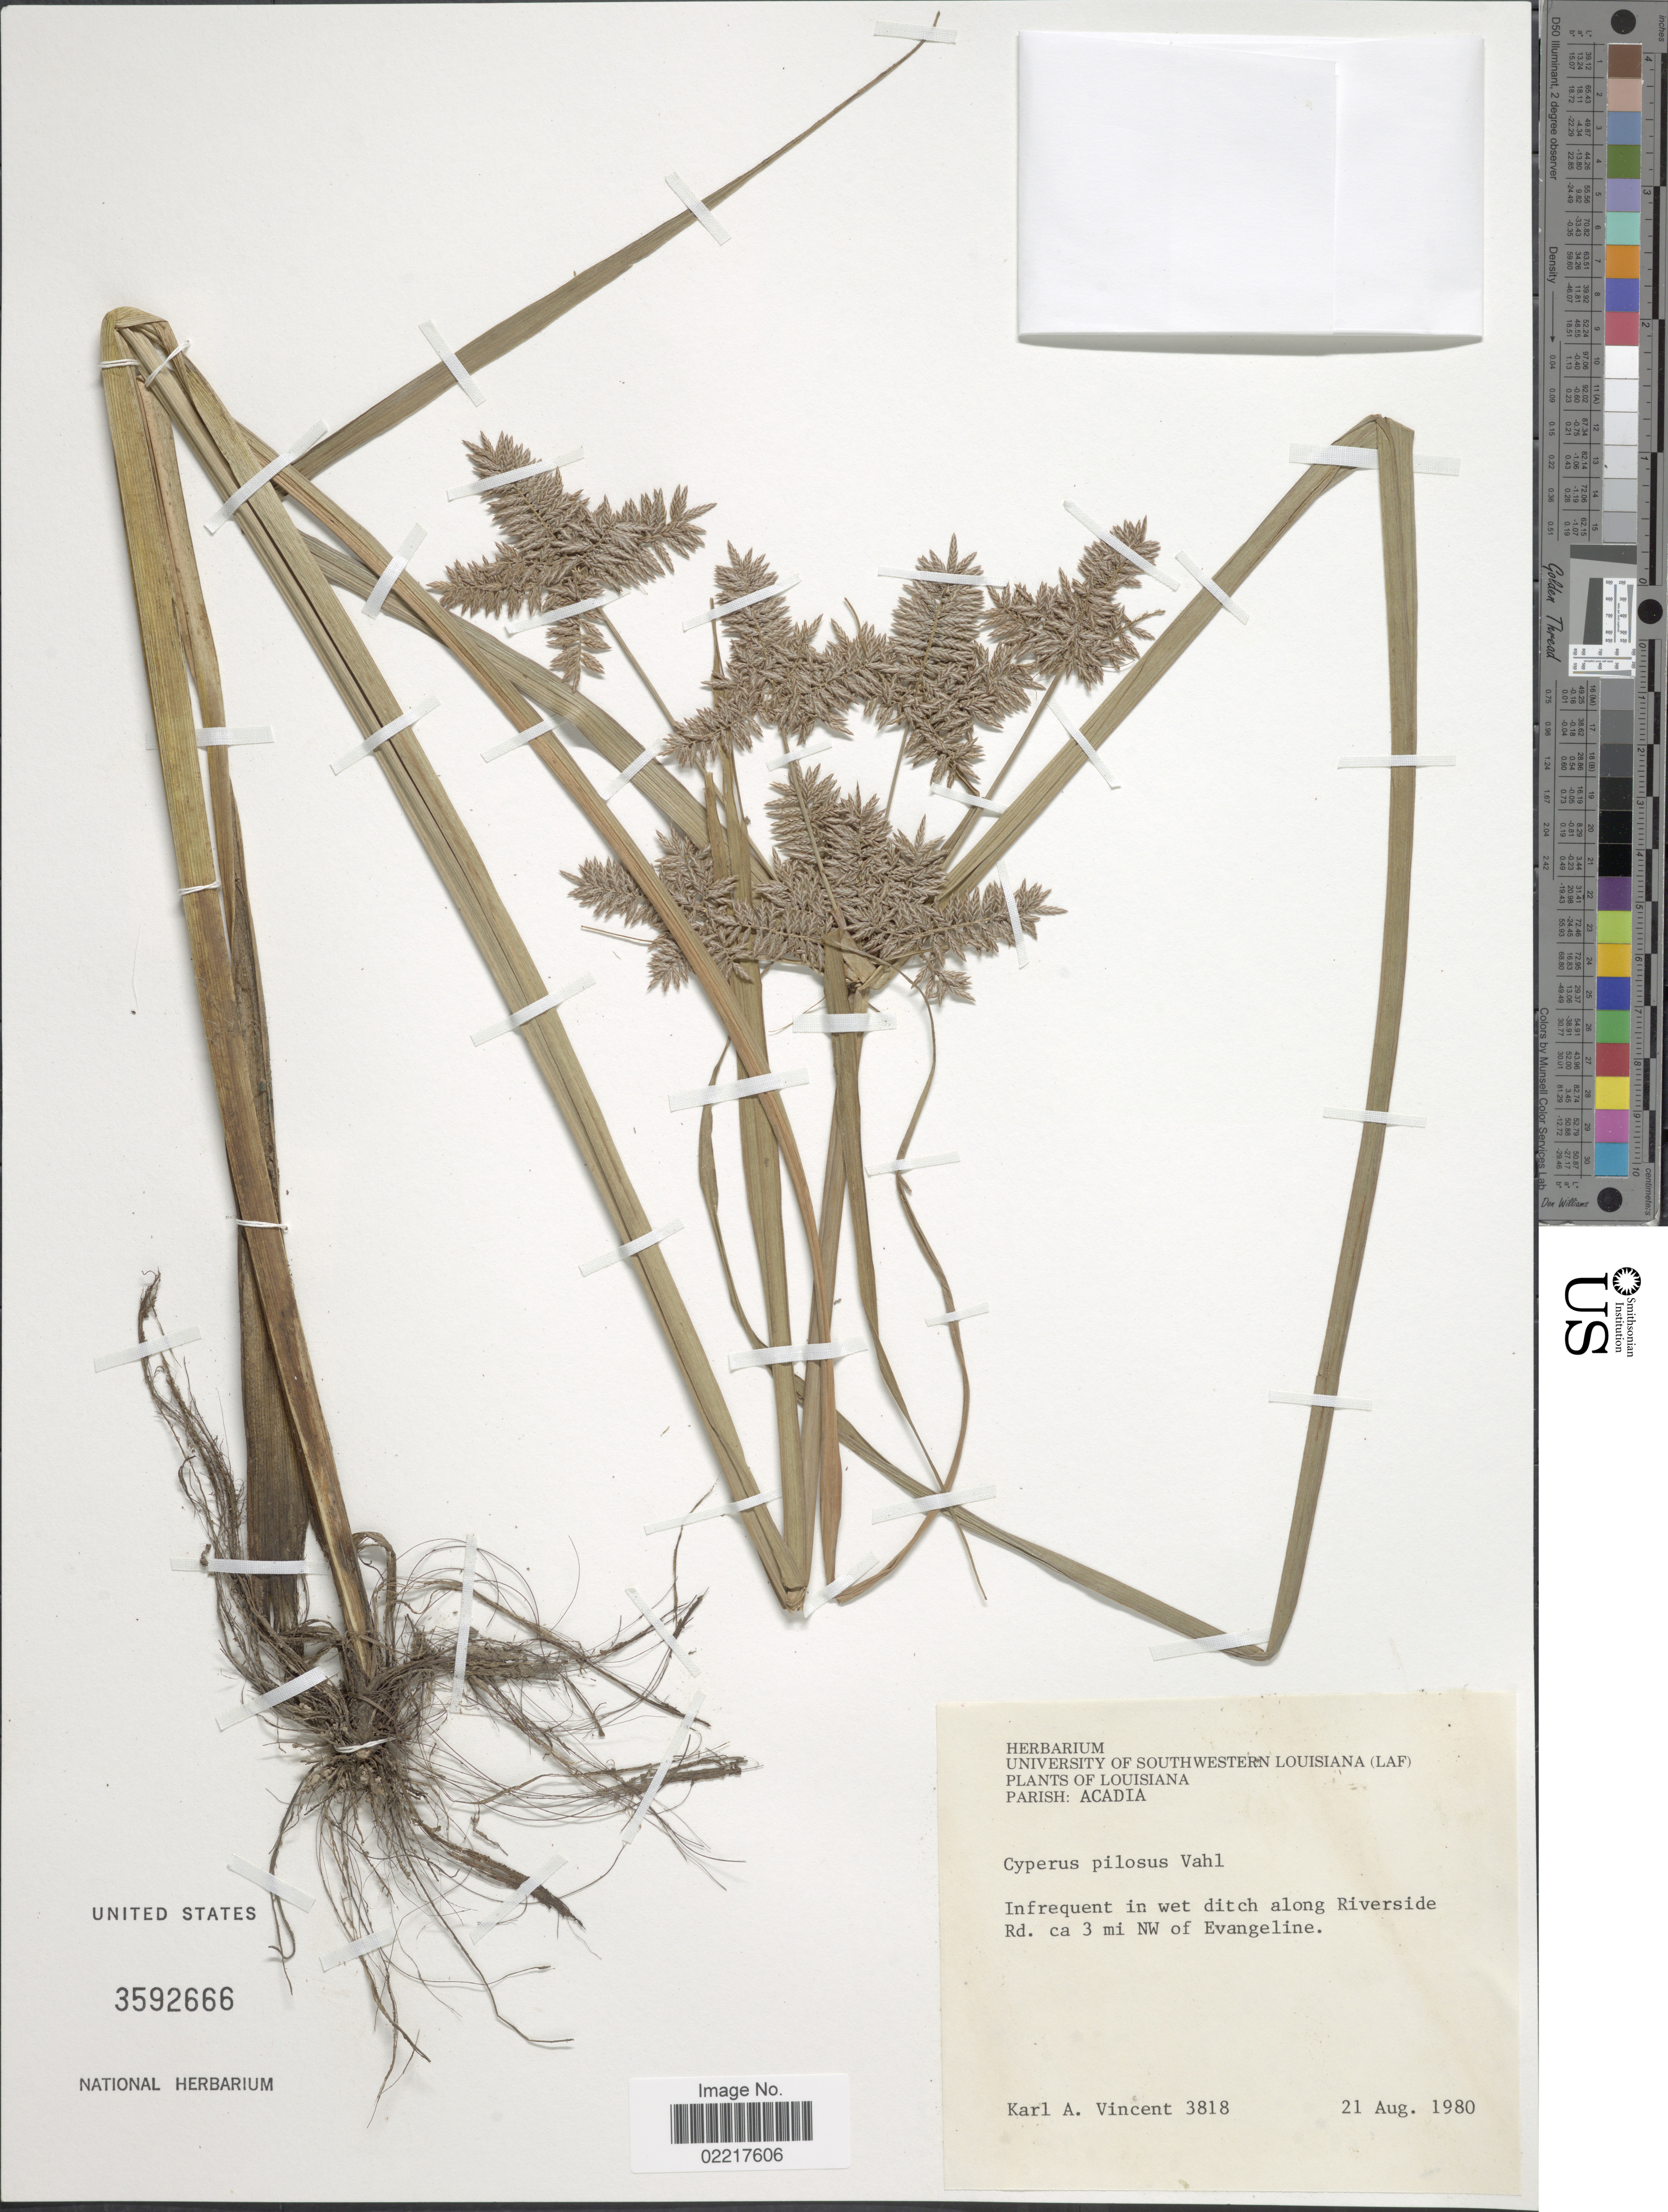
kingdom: Plantae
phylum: Tracheophyta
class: Liliopsida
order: Poales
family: Cyperaceae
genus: Cyperus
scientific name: Cyperus pilosus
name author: Vahl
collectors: K. Vincent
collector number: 3818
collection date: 1980-08-21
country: United States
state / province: Louisiana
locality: Parish: Acadia, Infrequent in wet ditch along Riverside Rd. ca 3 mi NW of Evangeline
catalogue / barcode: US 3592666